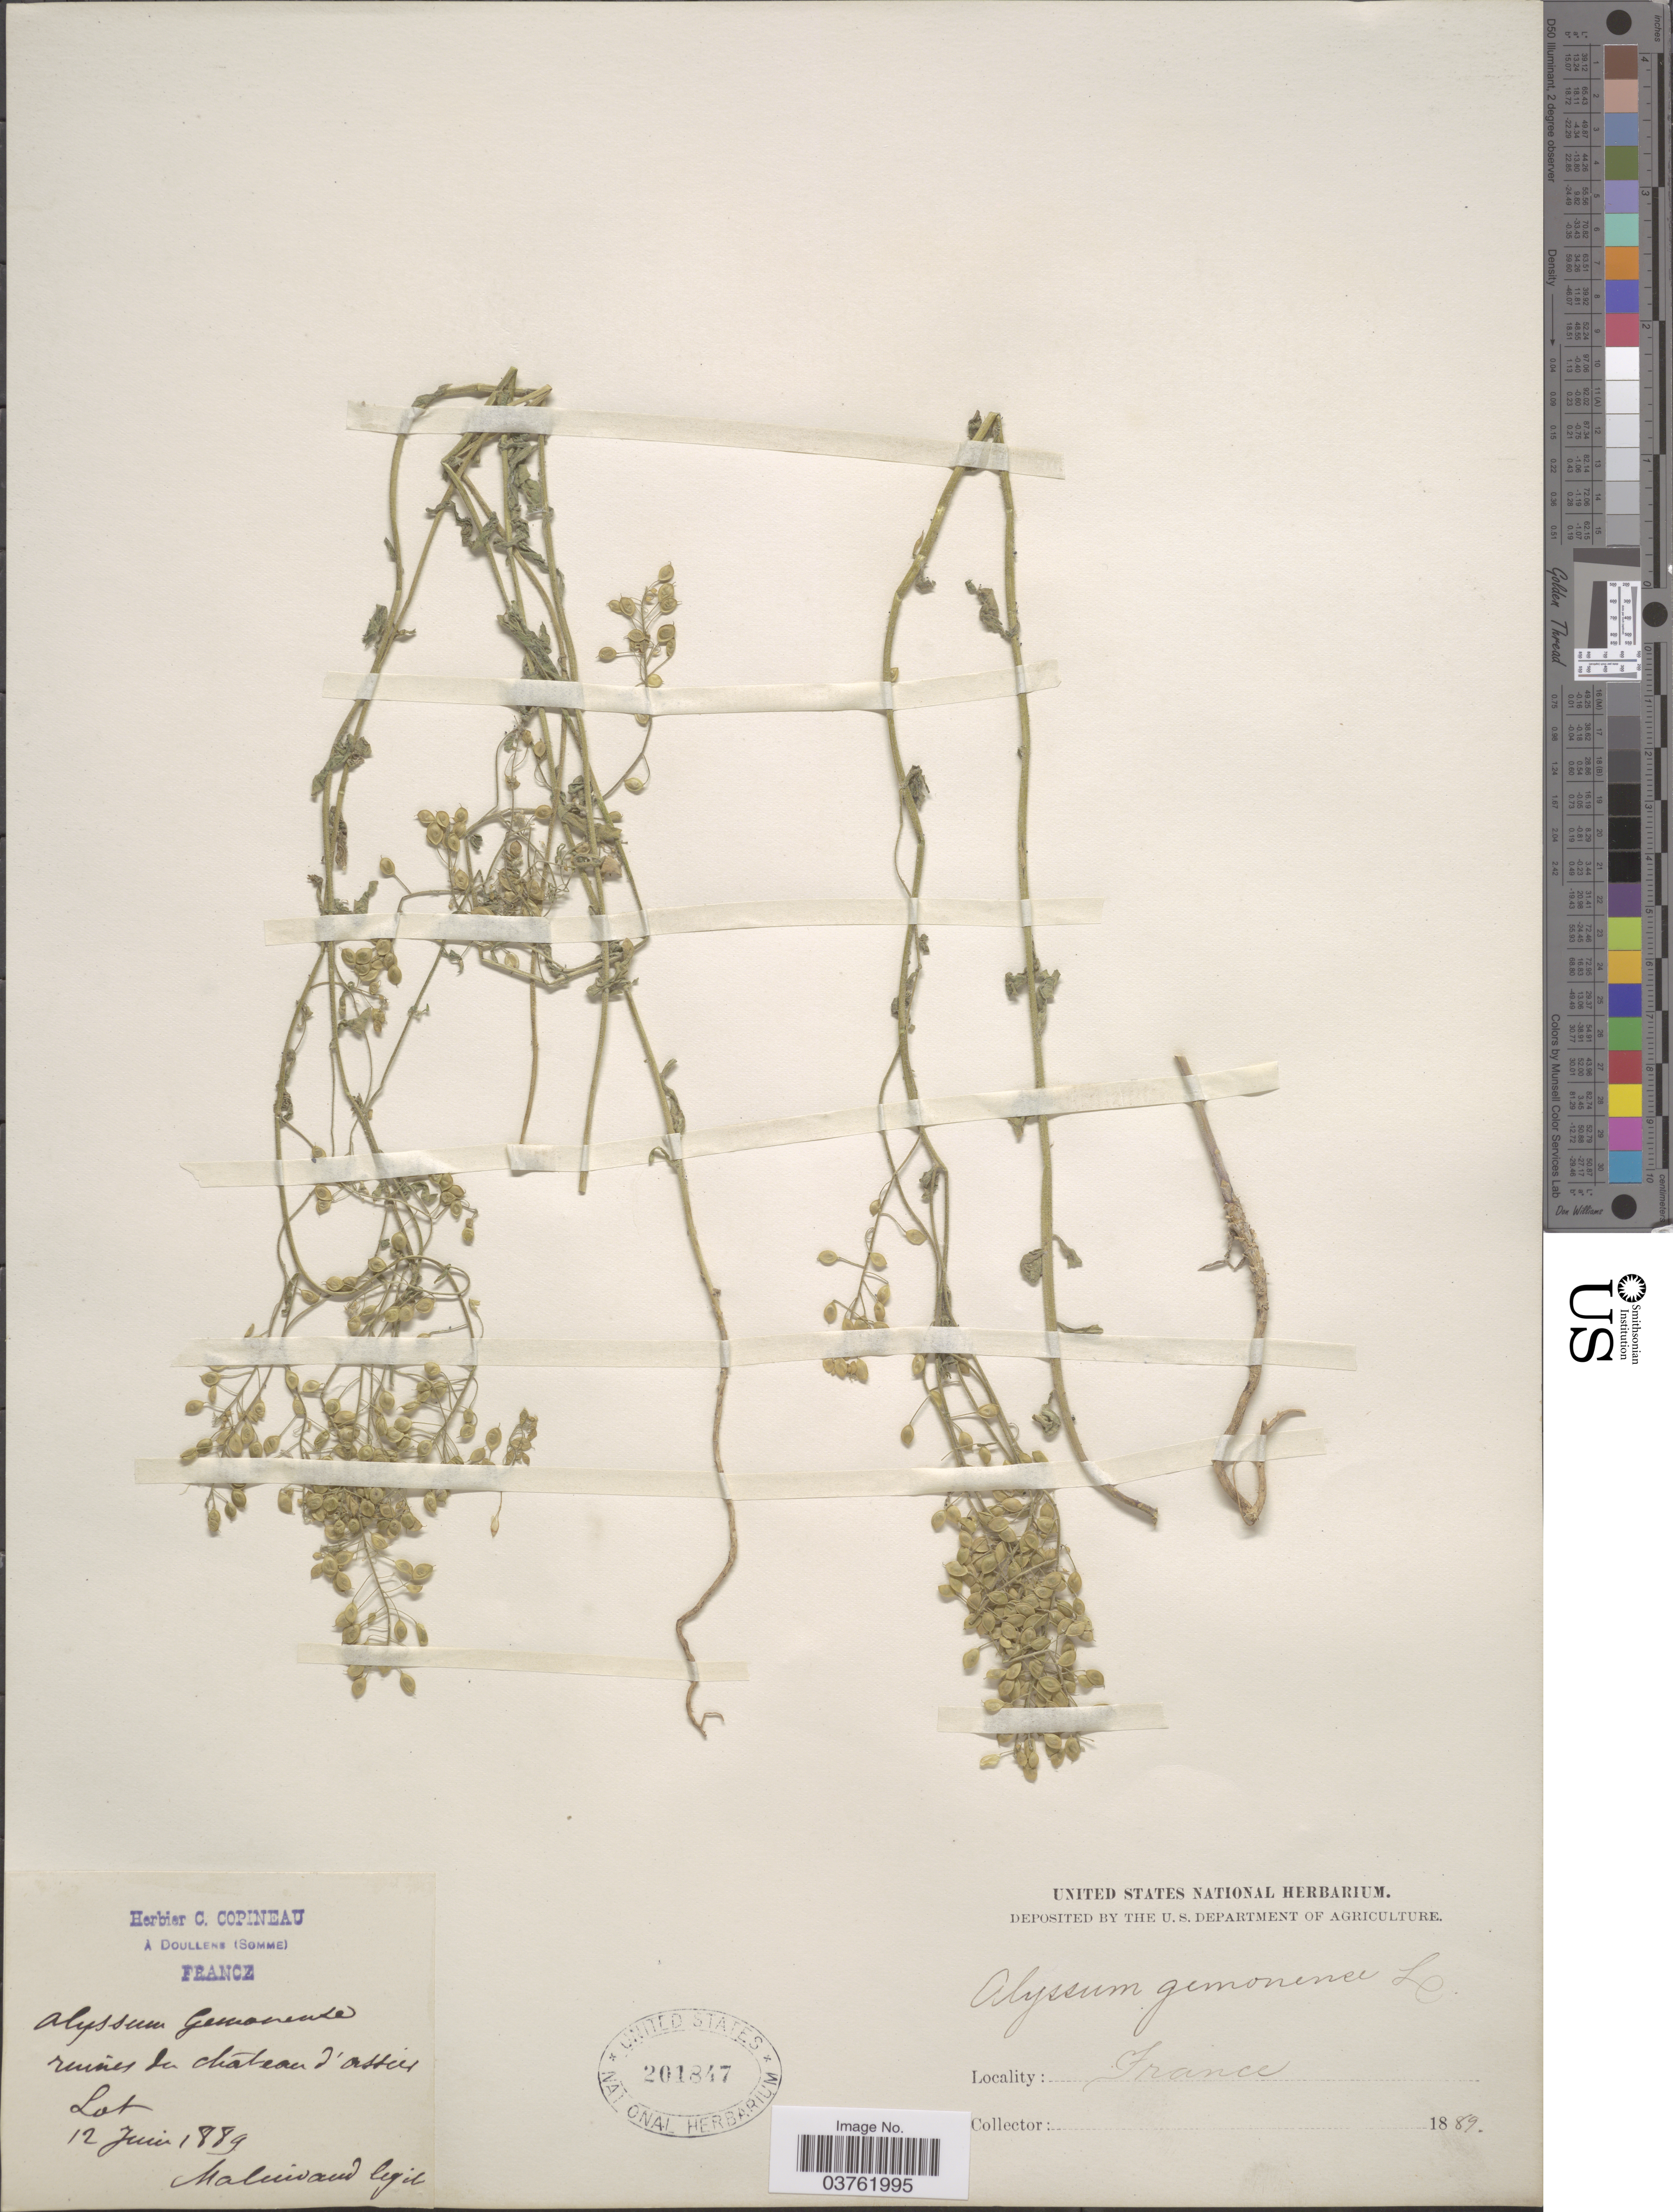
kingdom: Plantae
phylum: Tracheophyta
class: Magnoliopsida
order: Brassicales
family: Brassicaceae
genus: Alyssum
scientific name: Alyssum gemonense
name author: L.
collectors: E. Malinvaud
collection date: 1889-06-12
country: France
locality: Ruines du chateau d'Assier Lot.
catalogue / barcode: US 201847